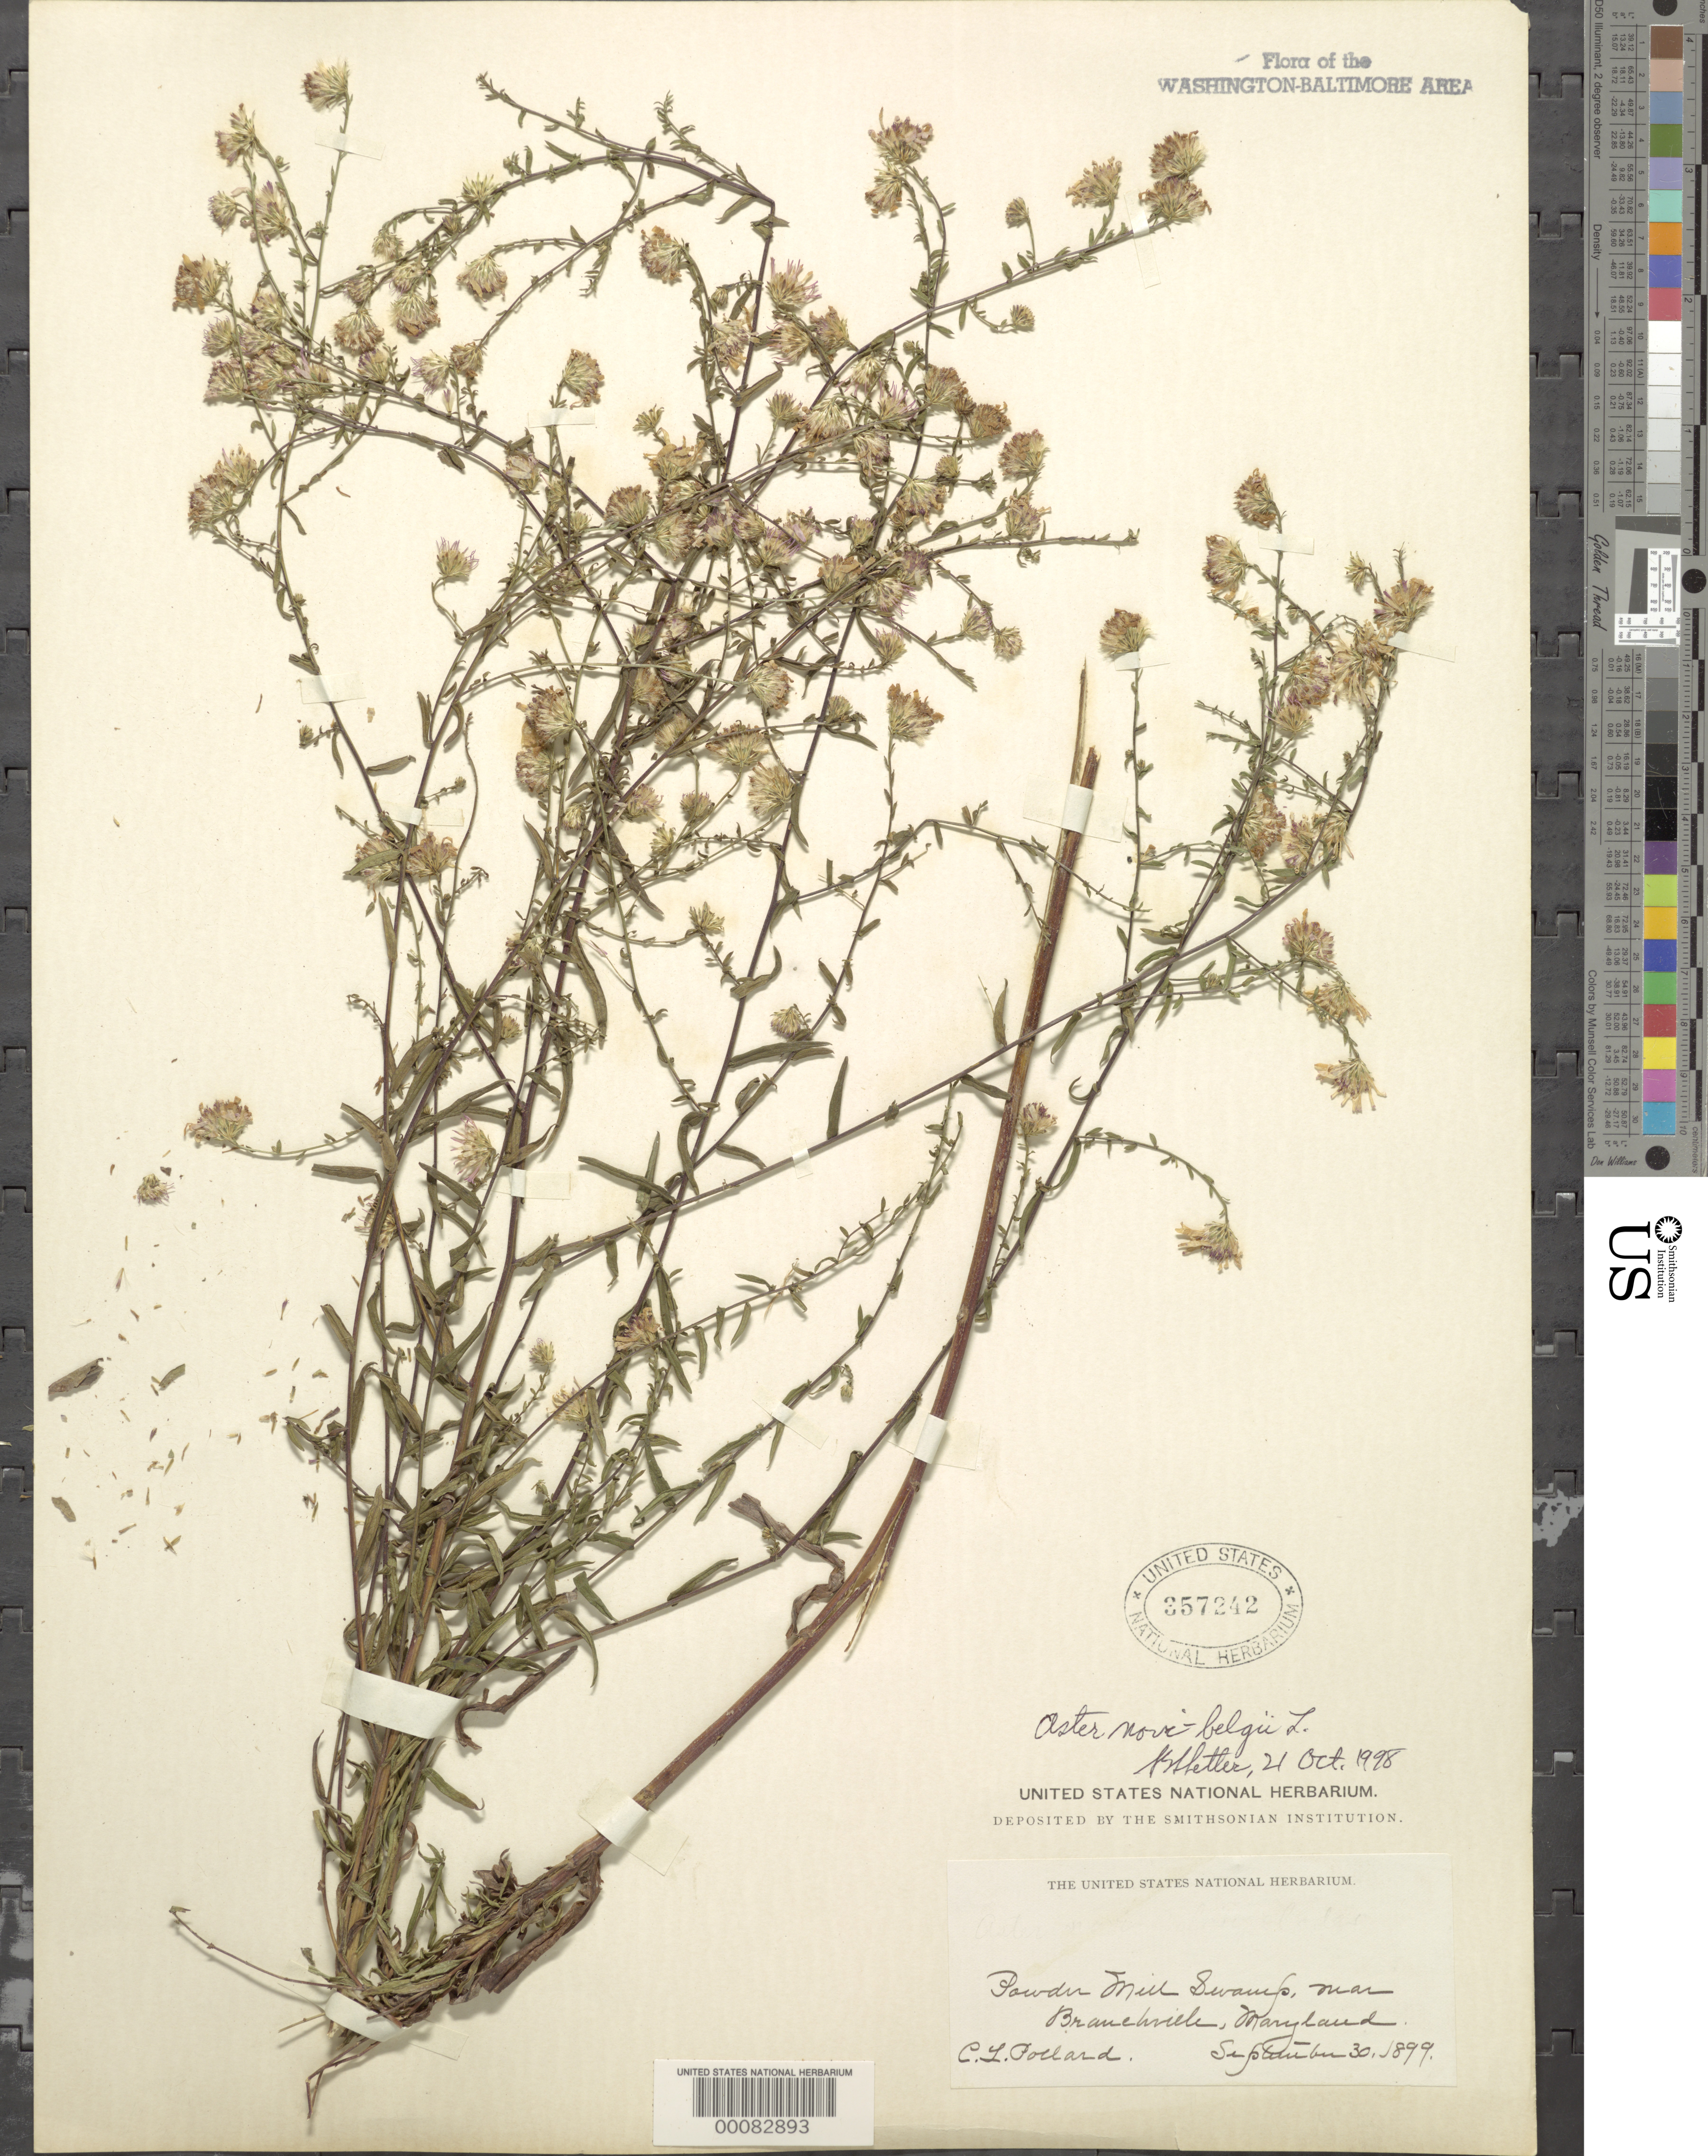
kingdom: Plantae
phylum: Tracheophyta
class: Magnoliopsida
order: Asterales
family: Asteraceae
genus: Symphyotrichum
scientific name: Symphyotrichum novi-belgii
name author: (L.) G.L. Nesom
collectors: C. L. Pollard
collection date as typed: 30 Sep 1899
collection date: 1899-09-30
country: United States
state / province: Maryland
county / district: Prince George's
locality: Powdermill Bog, Branchville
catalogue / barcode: US 357242